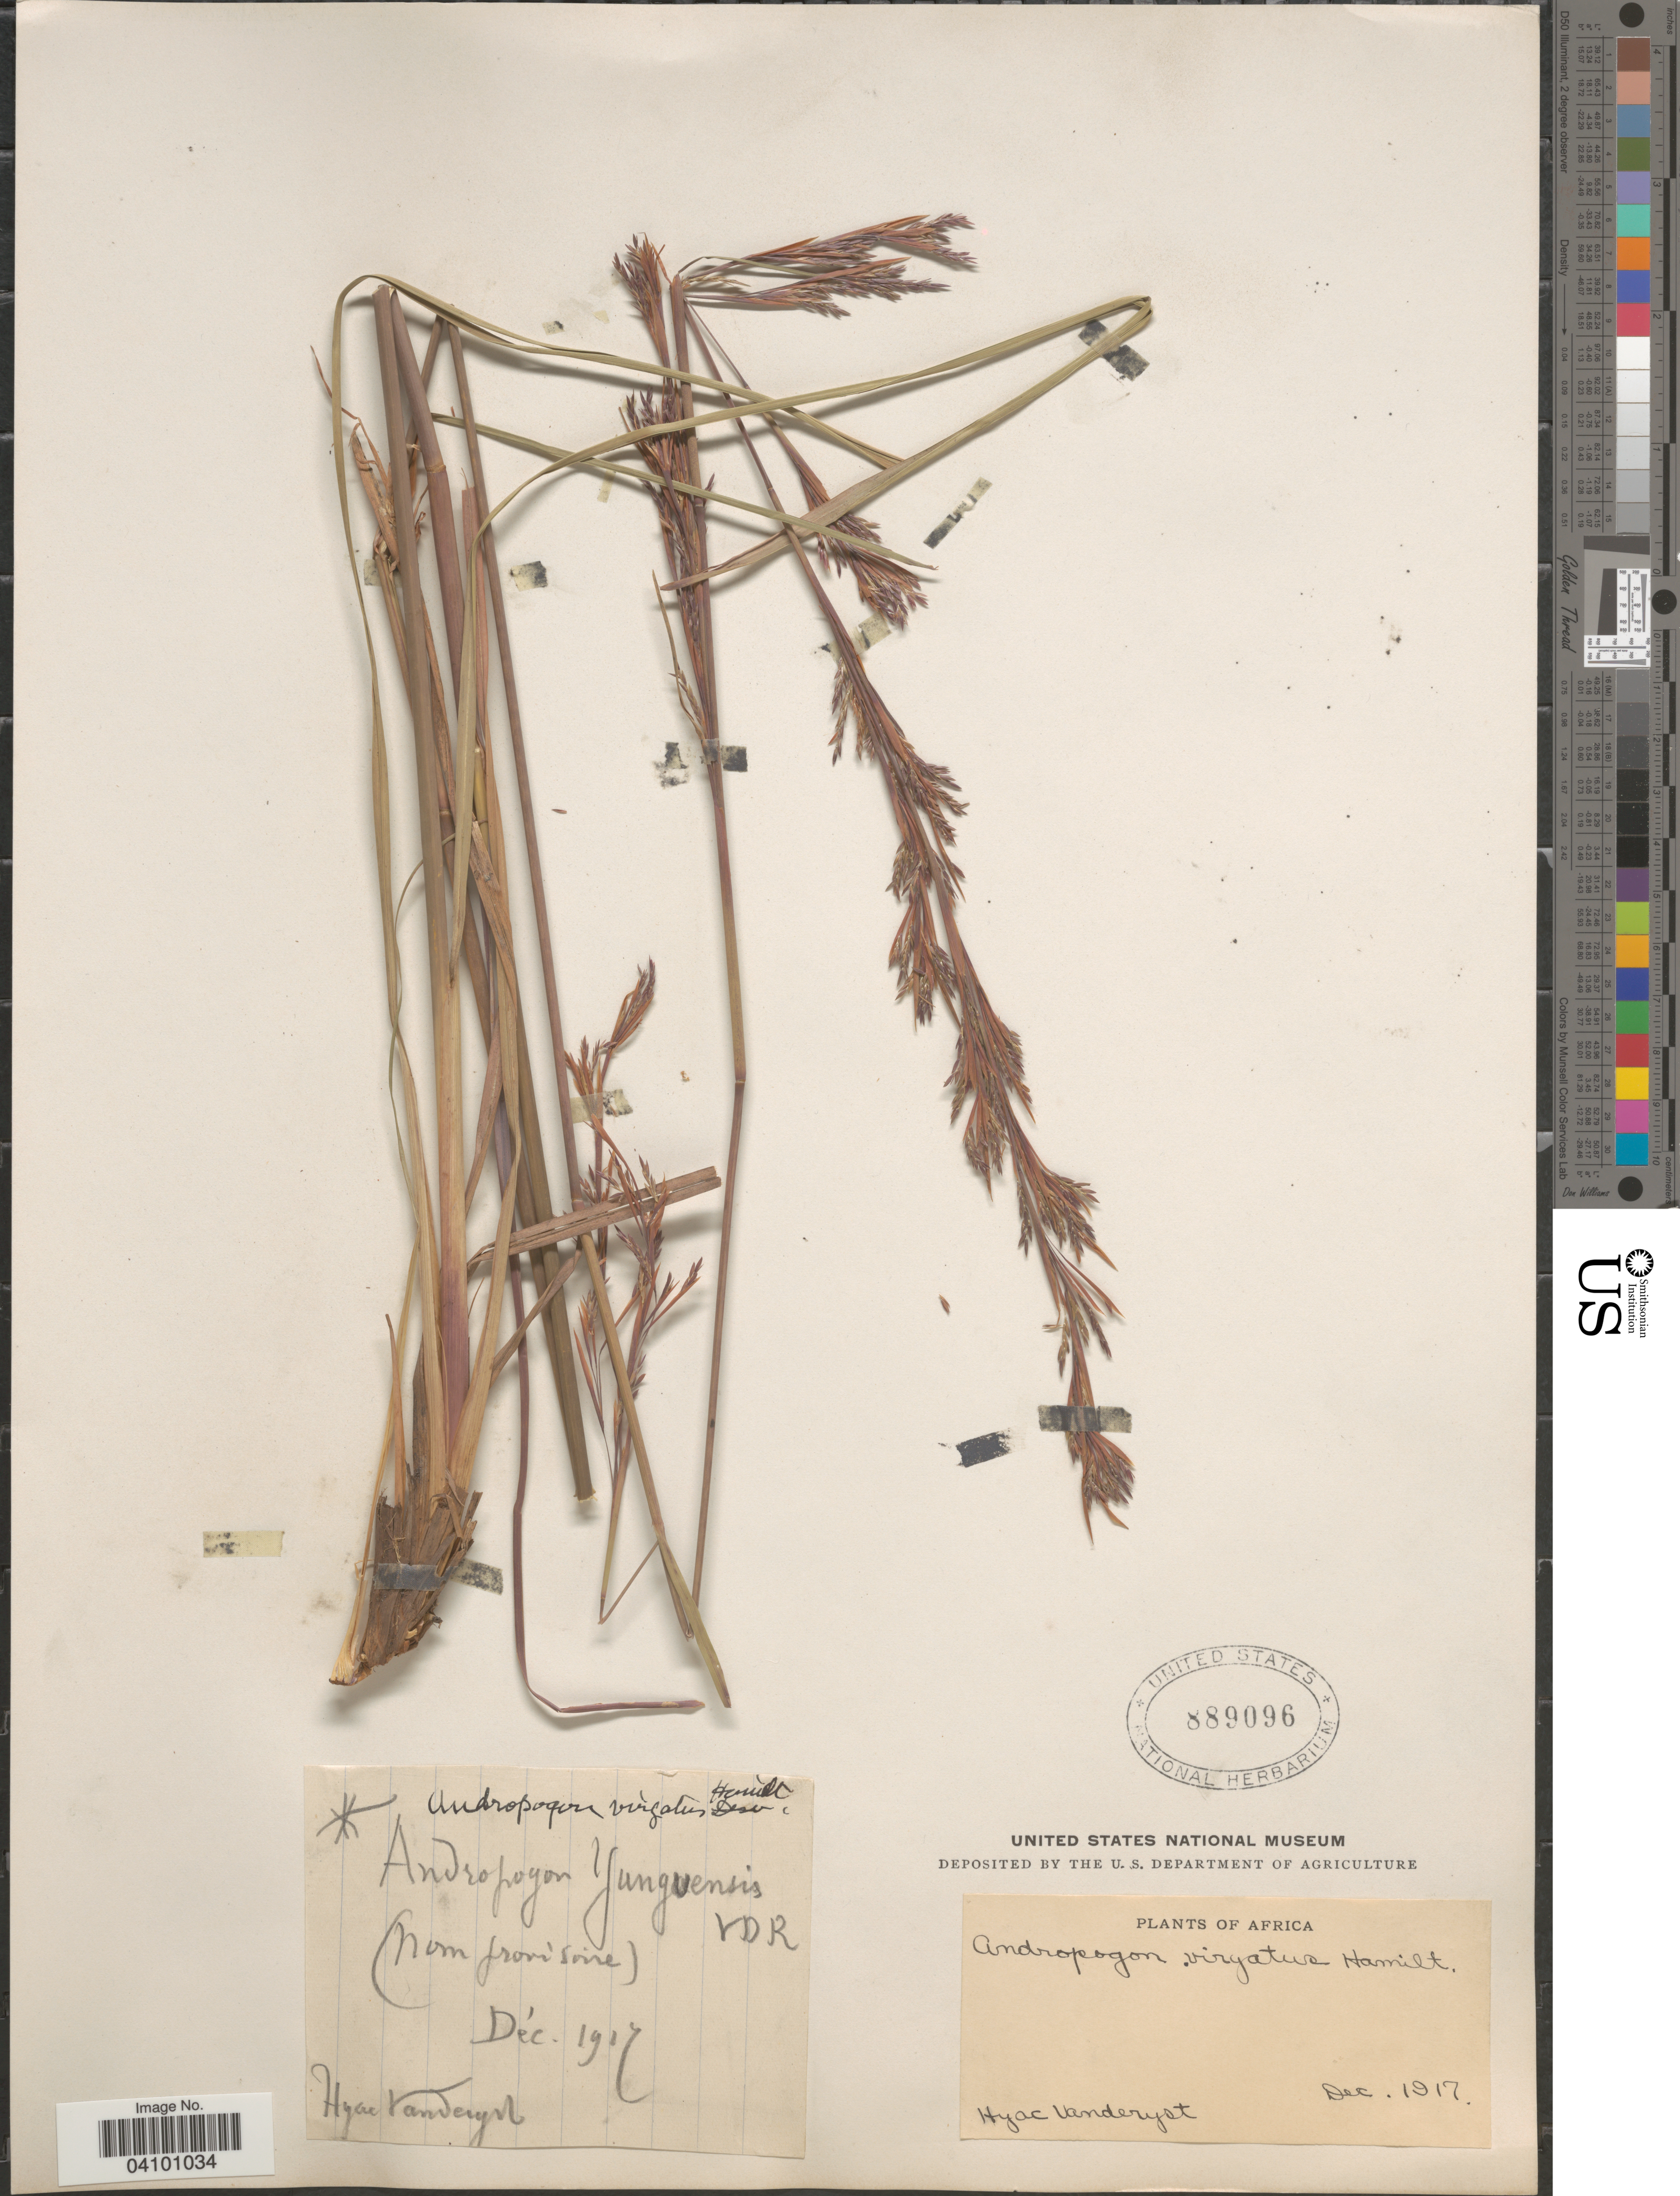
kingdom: Plantae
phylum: Tracheophyta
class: Liliopsida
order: Poales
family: Poaceae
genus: Andropogon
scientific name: Andropogon virgatus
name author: Desv. ex Ham.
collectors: H. J. R. Vanderyst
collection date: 1917-12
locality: Africa.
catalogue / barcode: US 889096